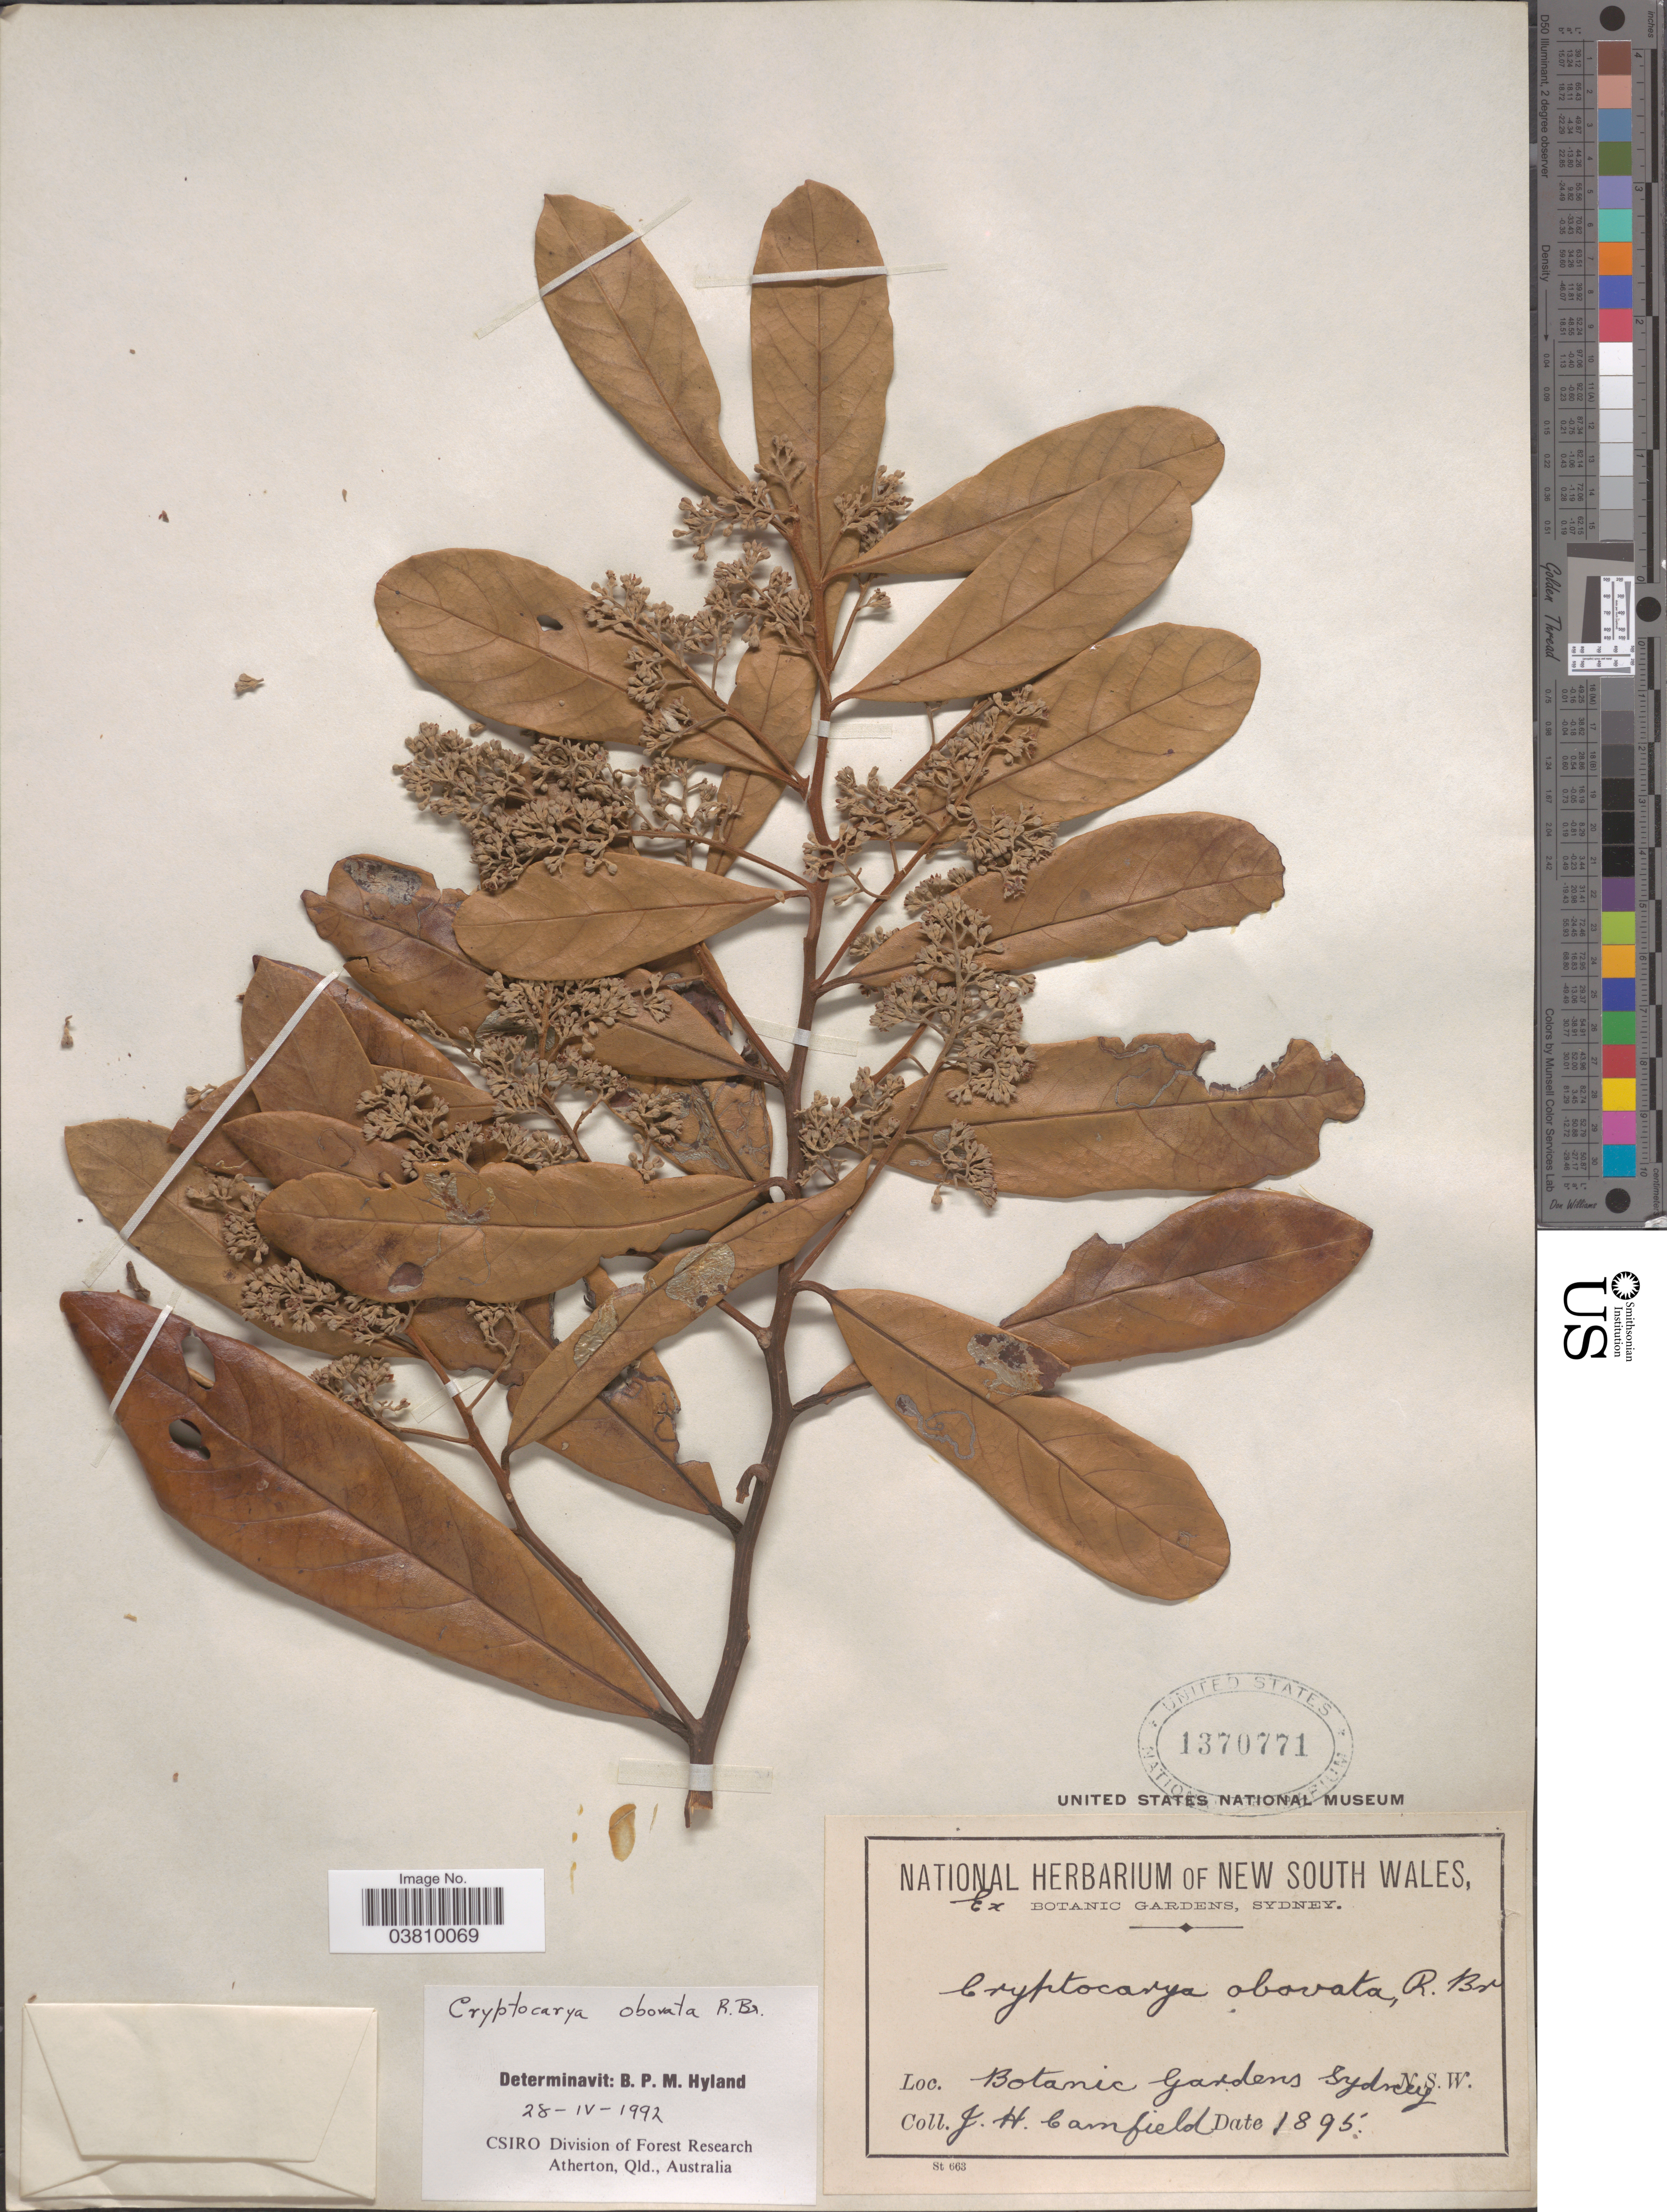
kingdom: Plantae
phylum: Tracheophyta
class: Magnoliopsida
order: Laurales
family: Lauraceae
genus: Cryptocarya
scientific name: Cryptocarya obovata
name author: R. Br.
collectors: J. Camfield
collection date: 1895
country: Australia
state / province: New South Wales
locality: Botanic Gardens Sydney.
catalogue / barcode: US 1370771